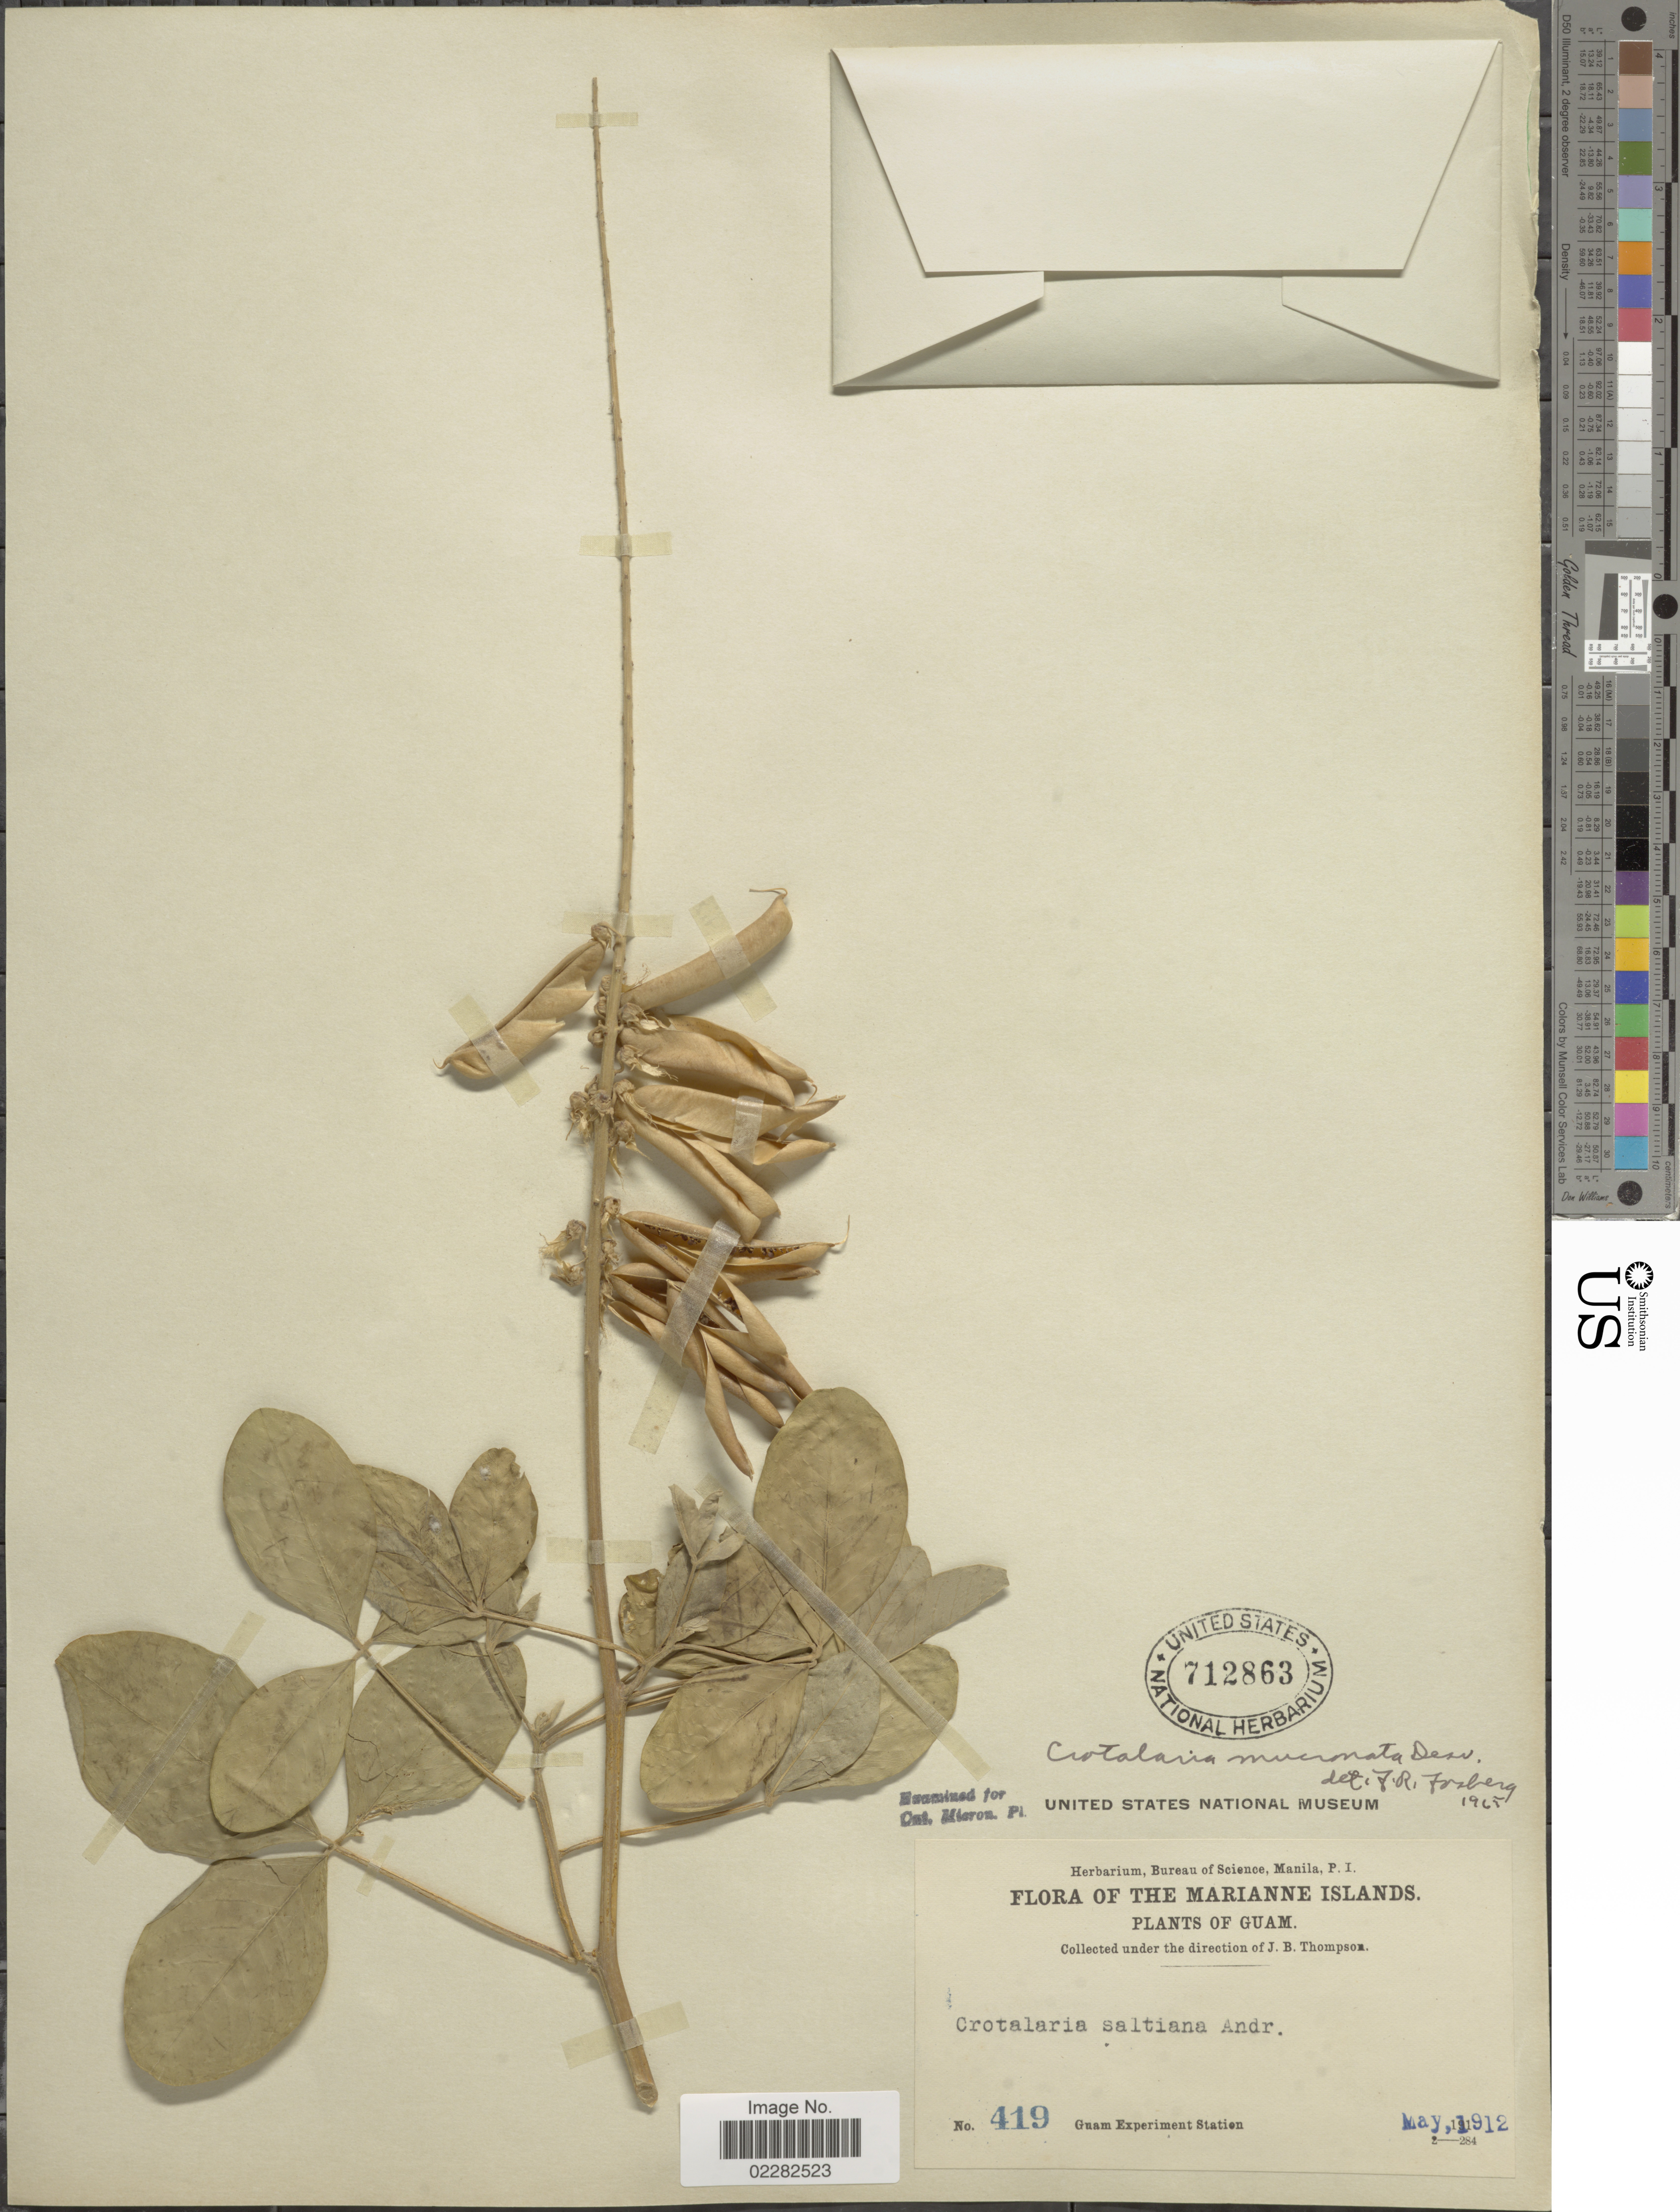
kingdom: Plantae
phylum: Tracheophyta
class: Magnoliopsida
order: Fabales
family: Fabaceae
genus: Crotalaria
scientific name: Crotalaria pallida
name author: Aiton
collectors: J. B. Thompson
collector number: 419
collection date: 1912-05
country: Guam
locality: Marianne Islands.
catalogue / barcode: US 712863